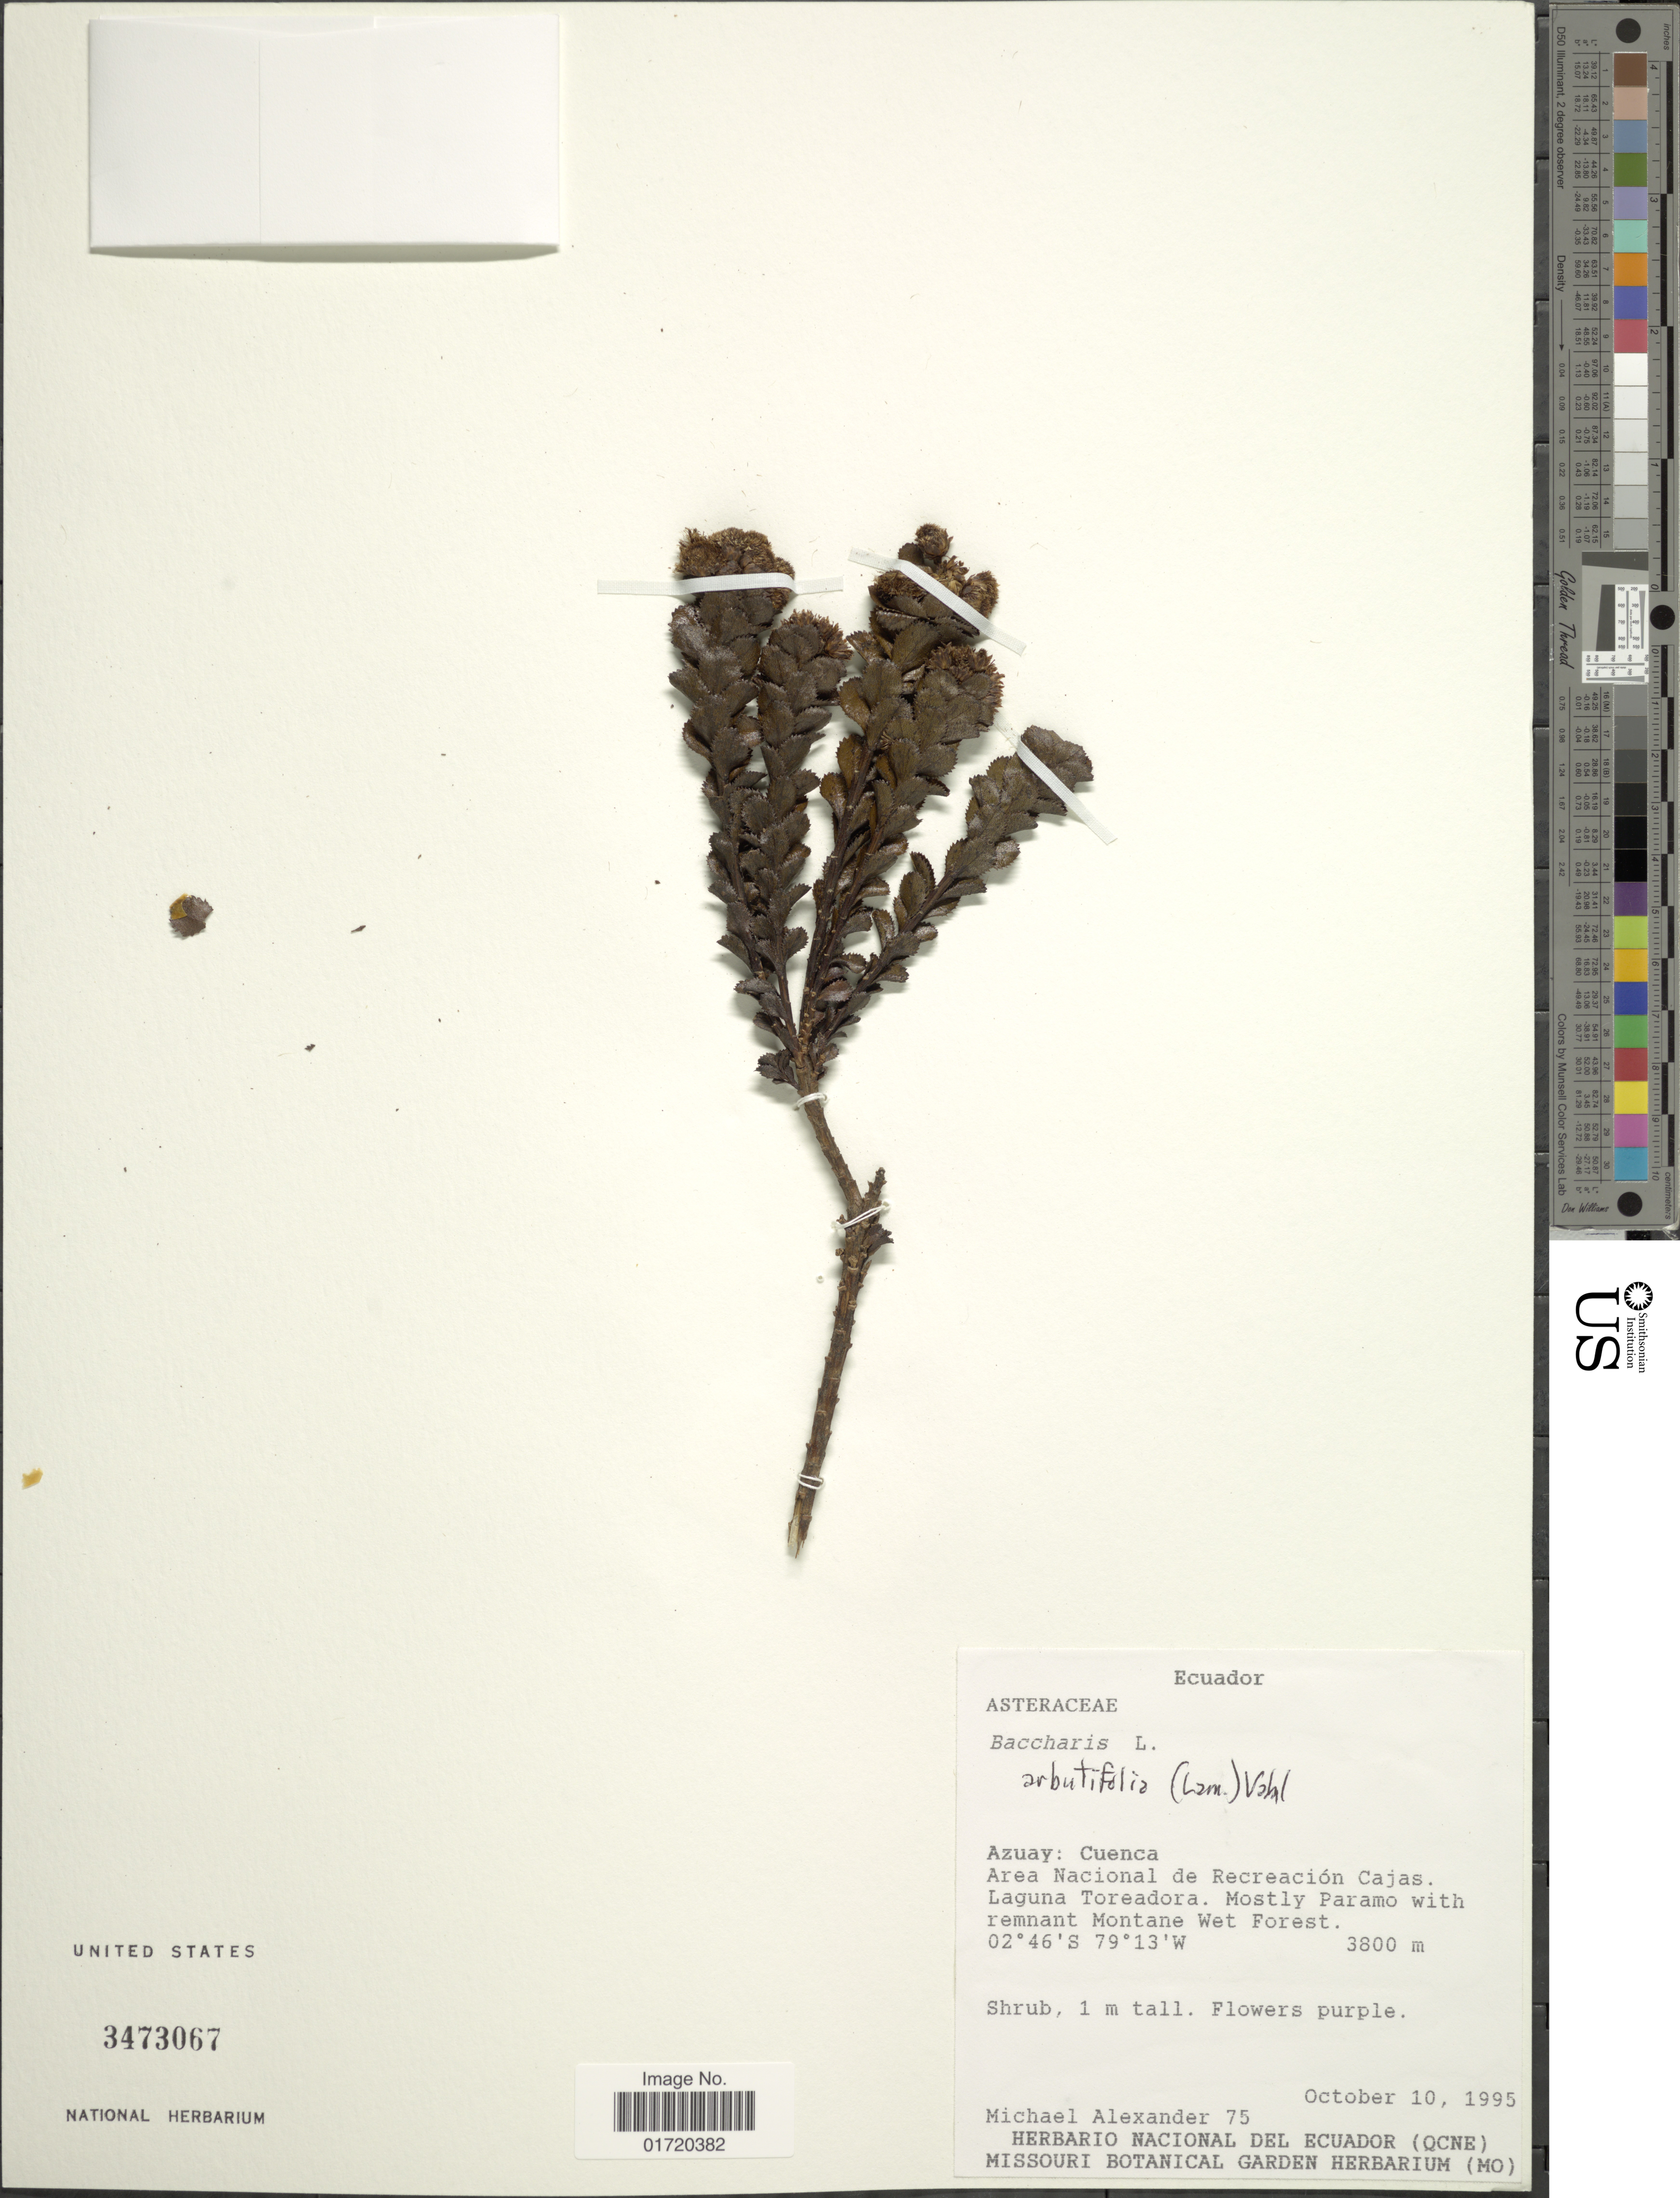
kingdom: Plantae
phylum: Tracheophyta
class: Magnoliopsida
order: Asterales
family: Asteraceae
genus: Baccharis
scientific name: Baccharis arbutifolia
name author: Vahl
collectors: M. L. Alexander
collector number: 75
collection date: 1995-10-10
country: Ecuador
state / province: Azuay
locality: Cuenca, area Nacional de Recreacion Cajas, Laguna Toreadora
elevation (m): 3800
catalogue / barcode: US 3473067